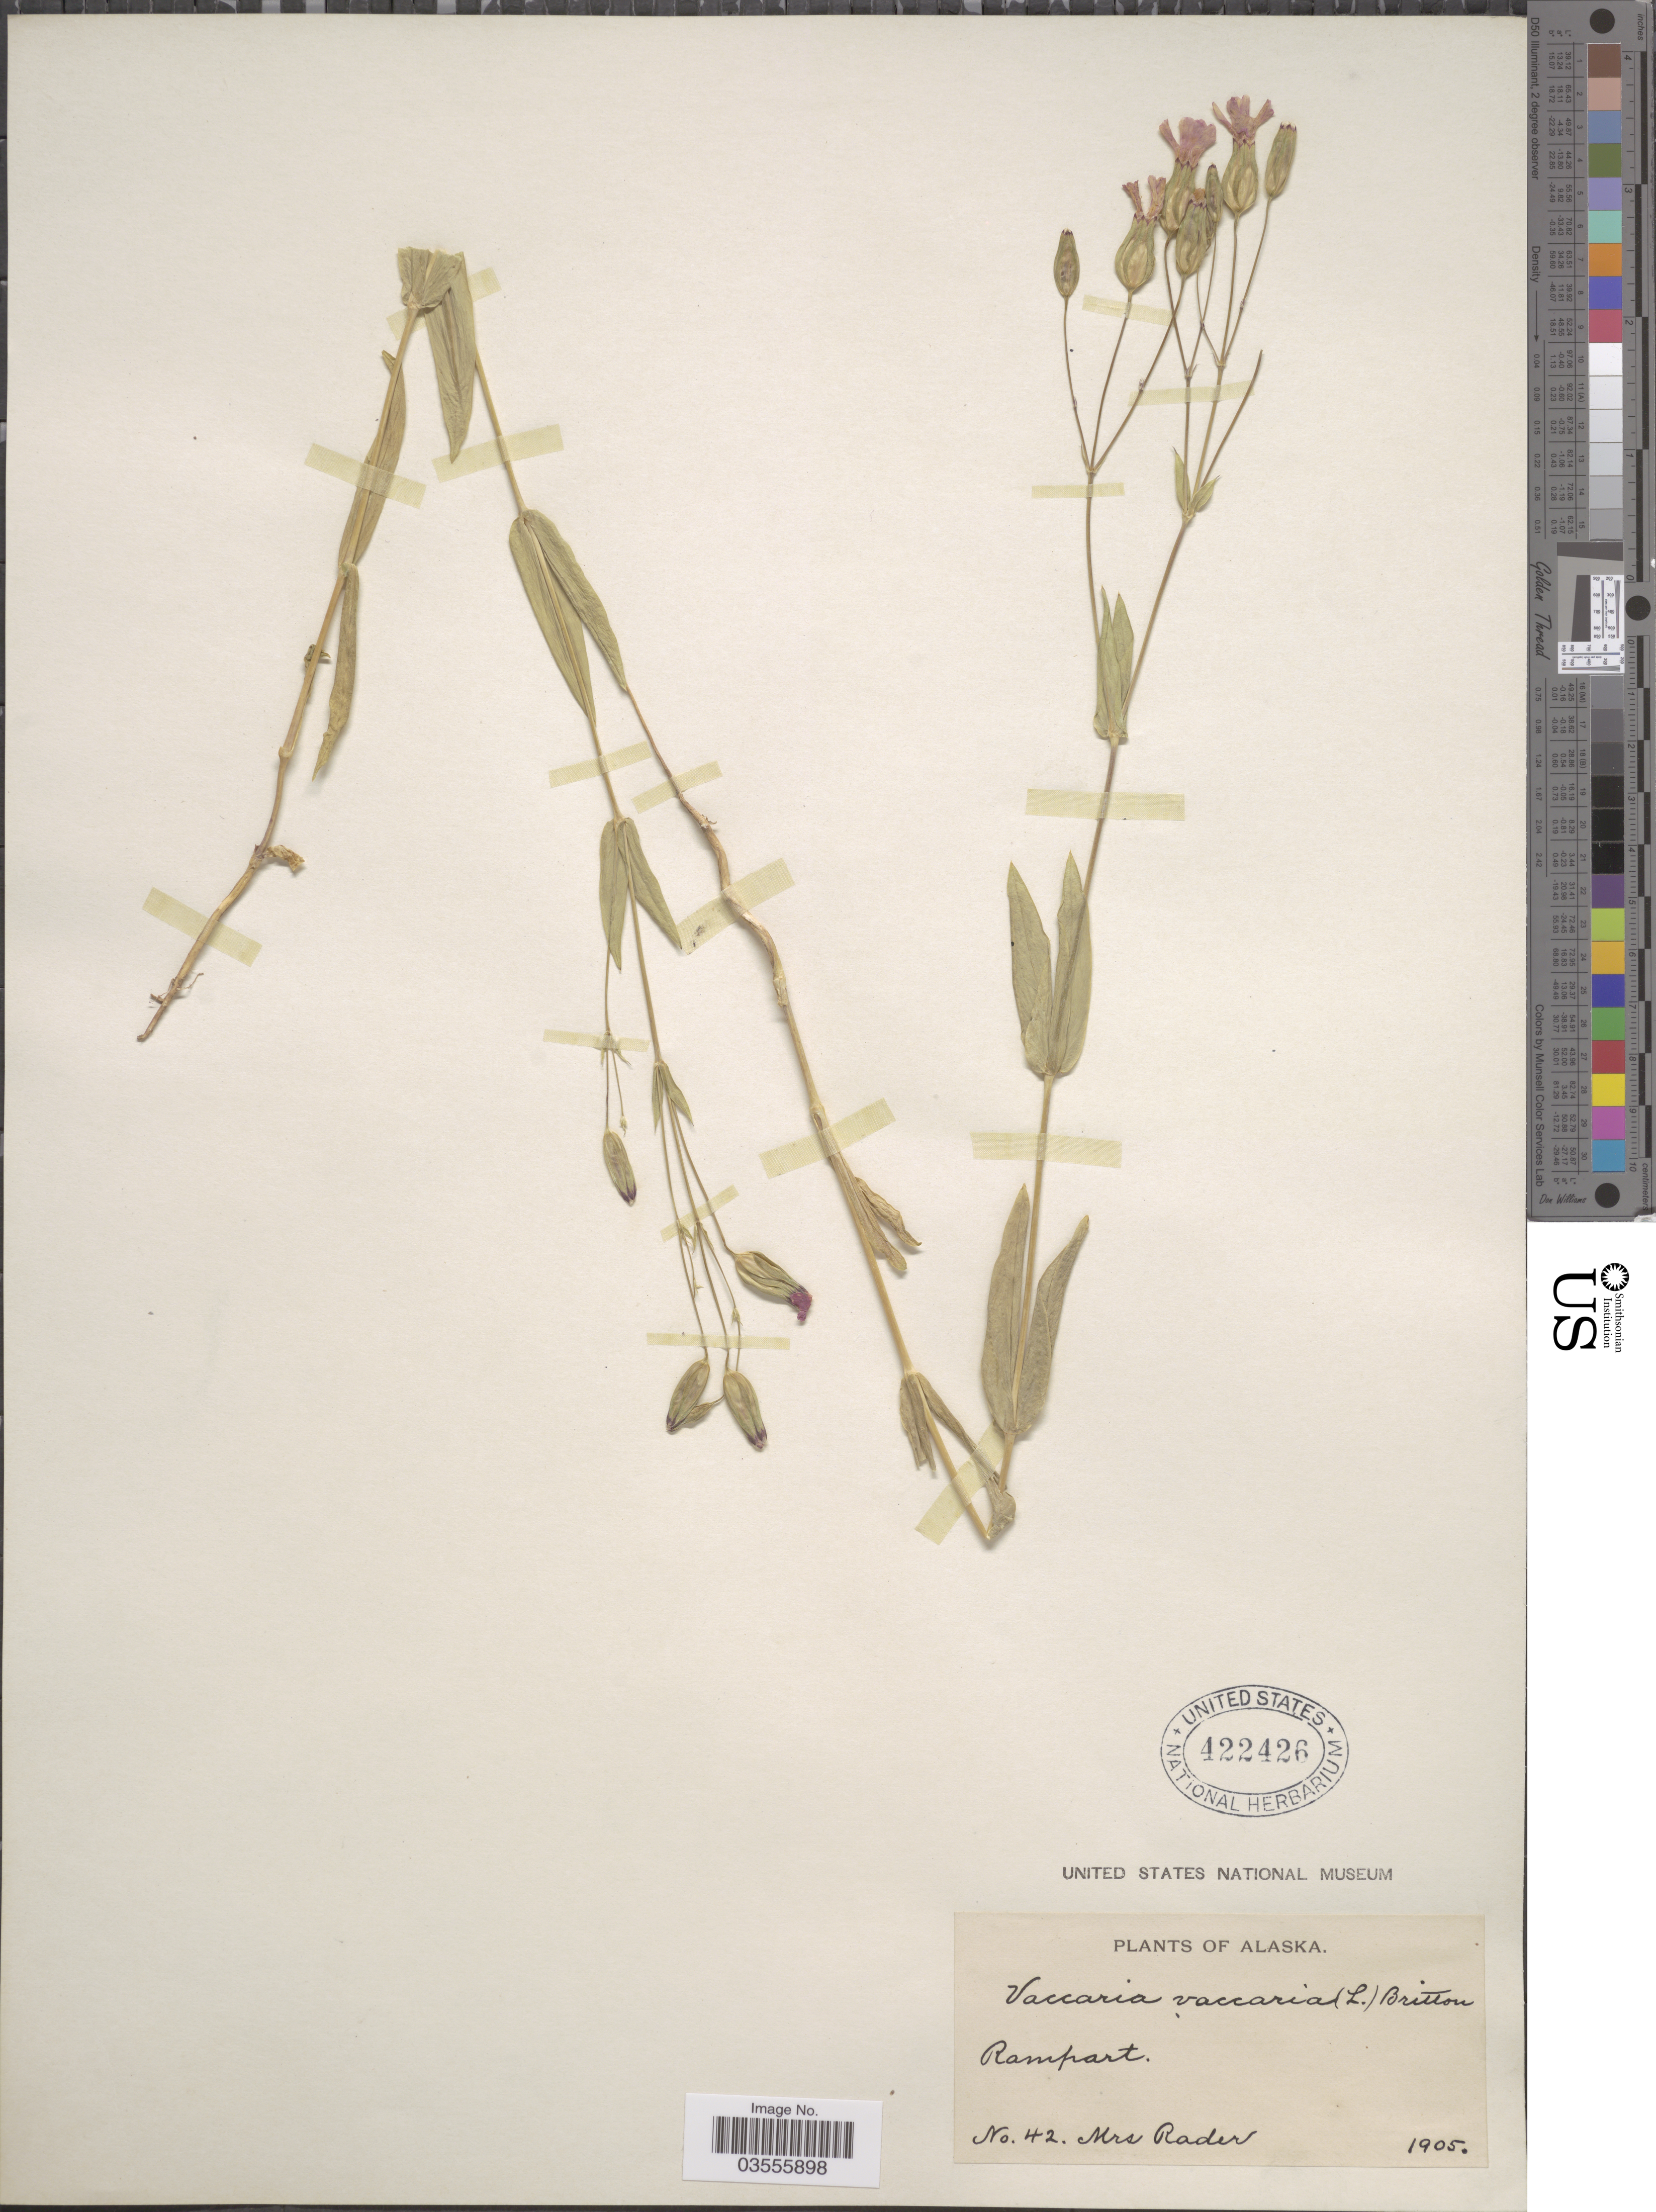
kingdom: Plantae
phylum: Tracheophyta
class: Magnoliopsida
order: Caryophyllales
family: Caryophyllaceae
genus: Gypsophila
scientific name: Gypsophila vaccaria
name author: (L.) Sm.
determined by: Strong, M. T., (US), Smithsonian Institution - National Museum of Natural History (UNITED STATES)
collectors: Mrs. Rader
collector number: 42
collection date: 1905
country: United States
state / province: Alaska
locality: Rampart.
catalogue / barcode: US 422426